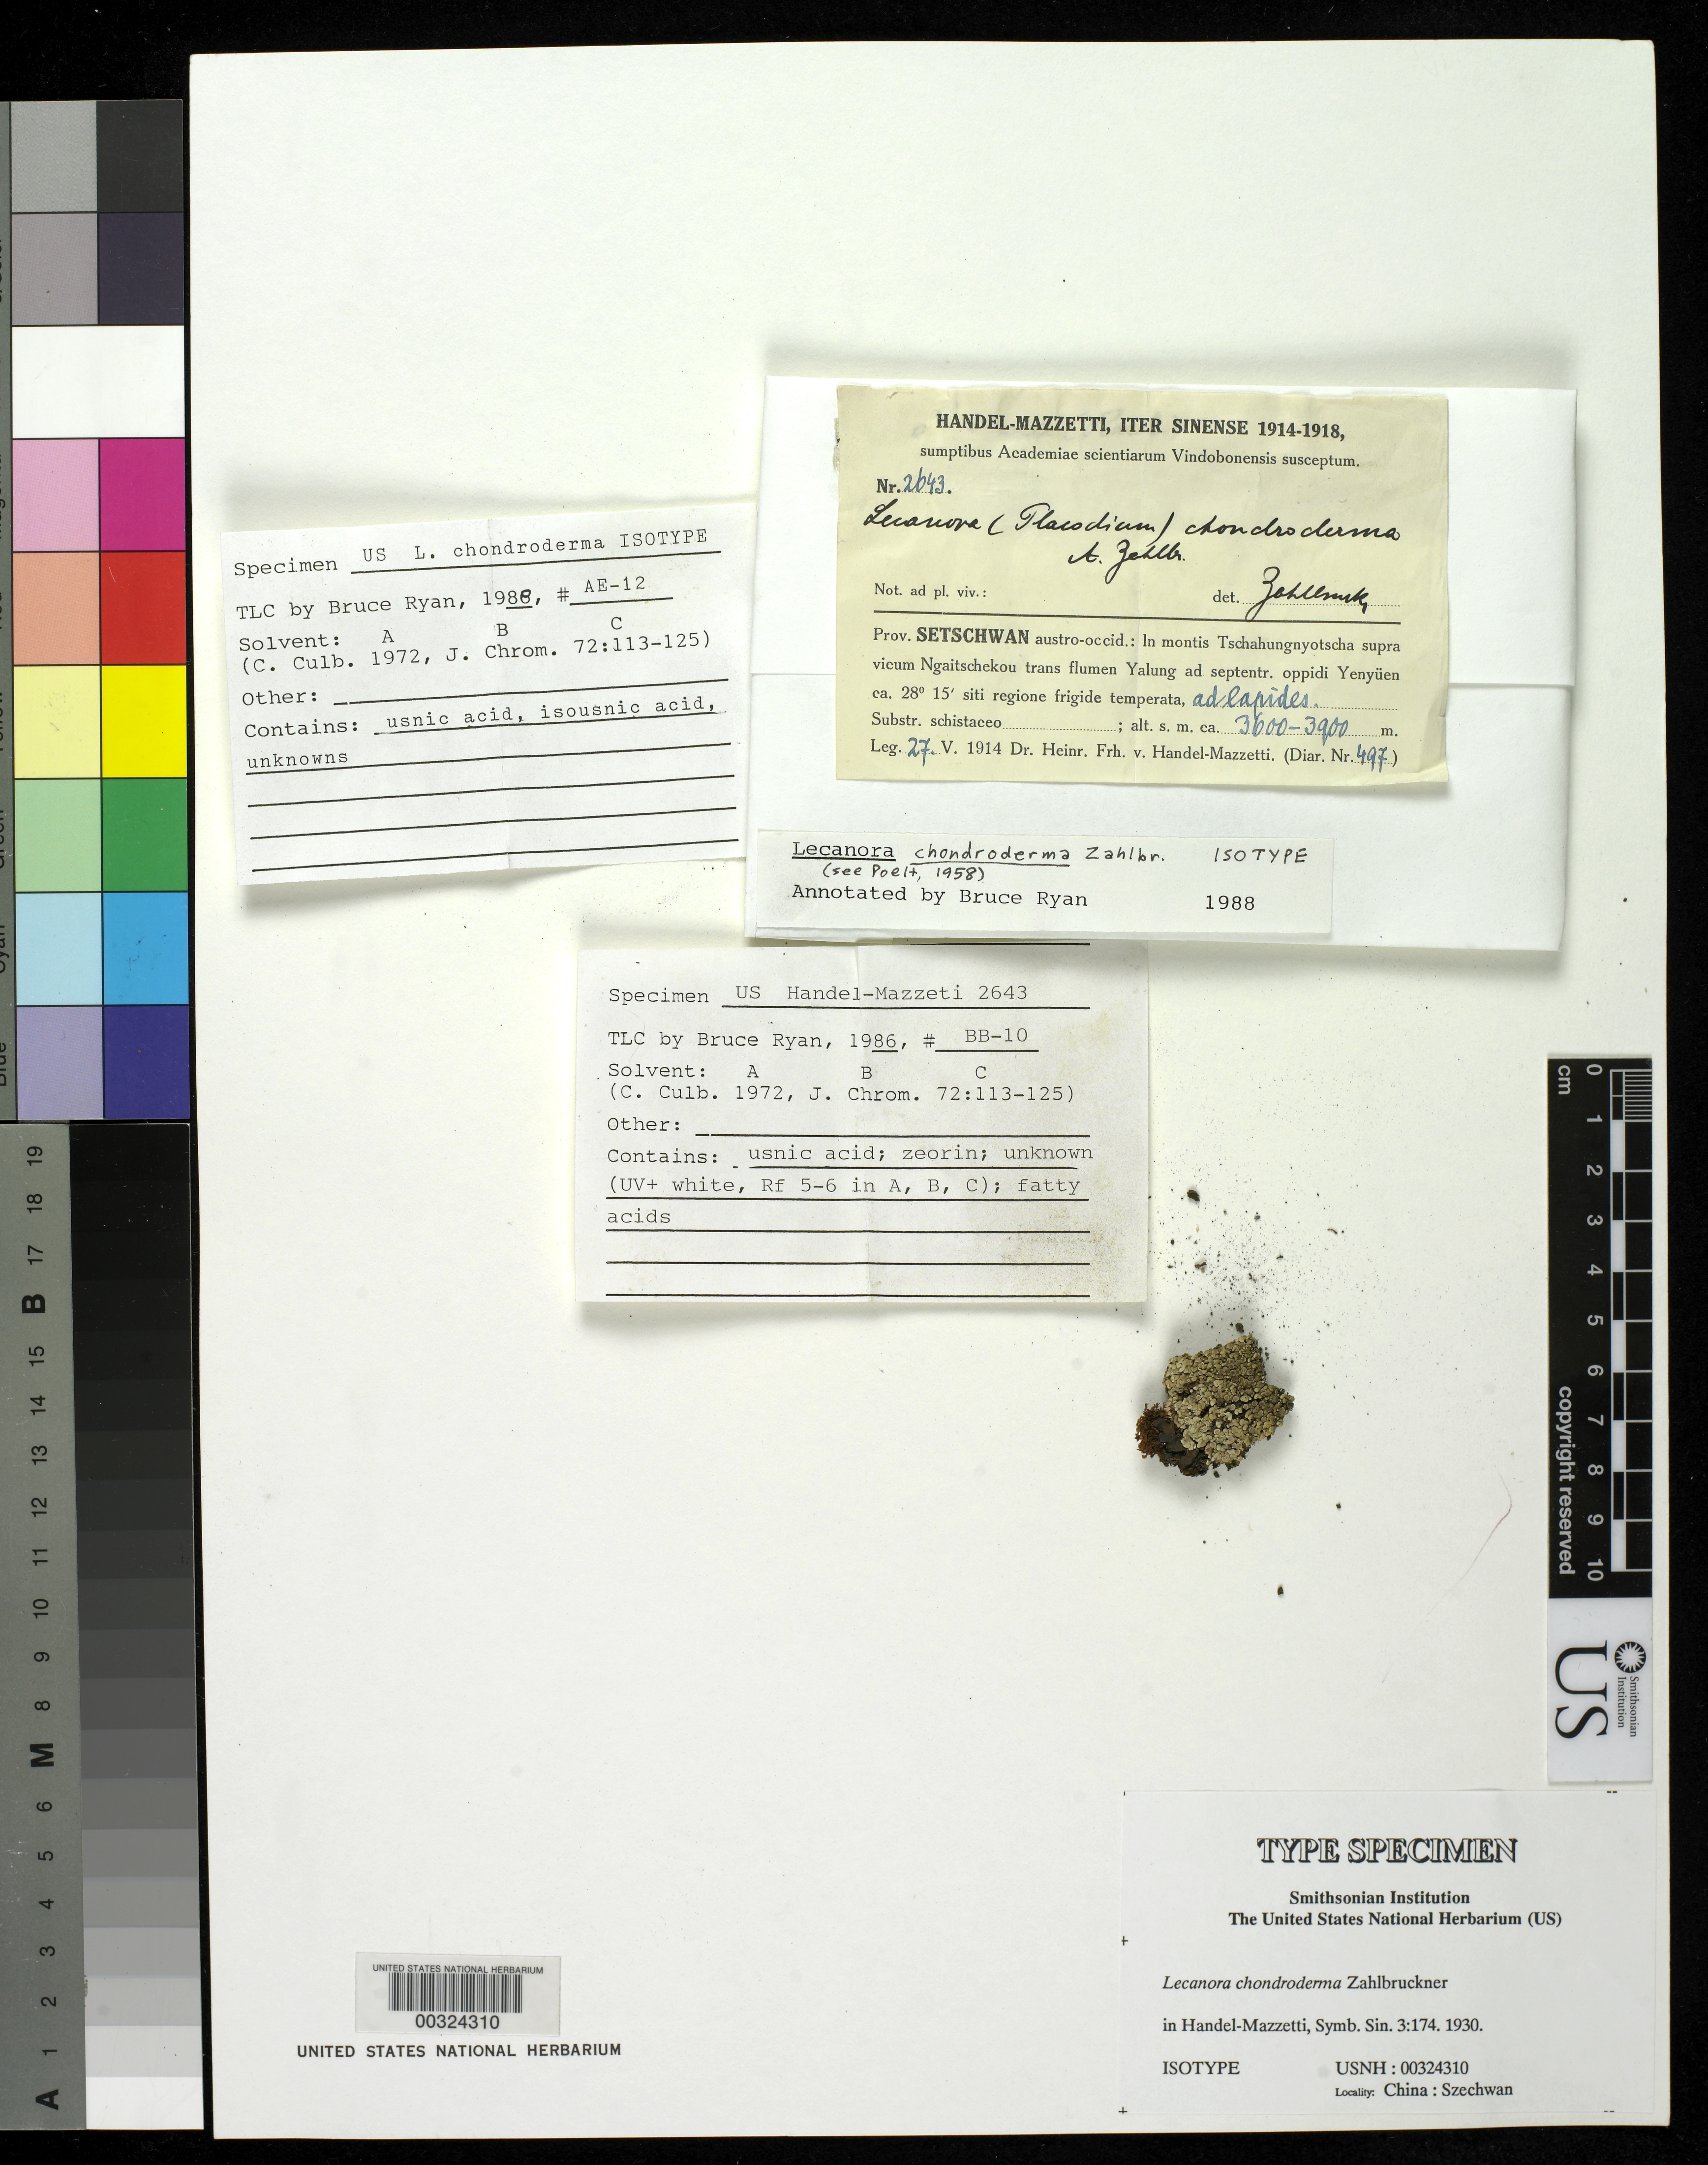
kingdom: Fungi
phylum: Ascomycota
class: Lecanoromycetes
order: Lecanorales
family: Lecanoraceae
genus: Lecanora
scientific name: Lecanora chondroderma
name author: Zahlbr. in Hand.-Mazz.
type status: Isotype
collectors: H. Handel-Mazzetti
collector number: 2643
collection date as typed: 27 May 1914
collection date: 1914-05-27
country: China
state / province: Sichuan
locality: Tschahungnyotscha Mountain above village of Ngaitschekou across Yalung River to N Yenuen town.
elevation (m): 3600